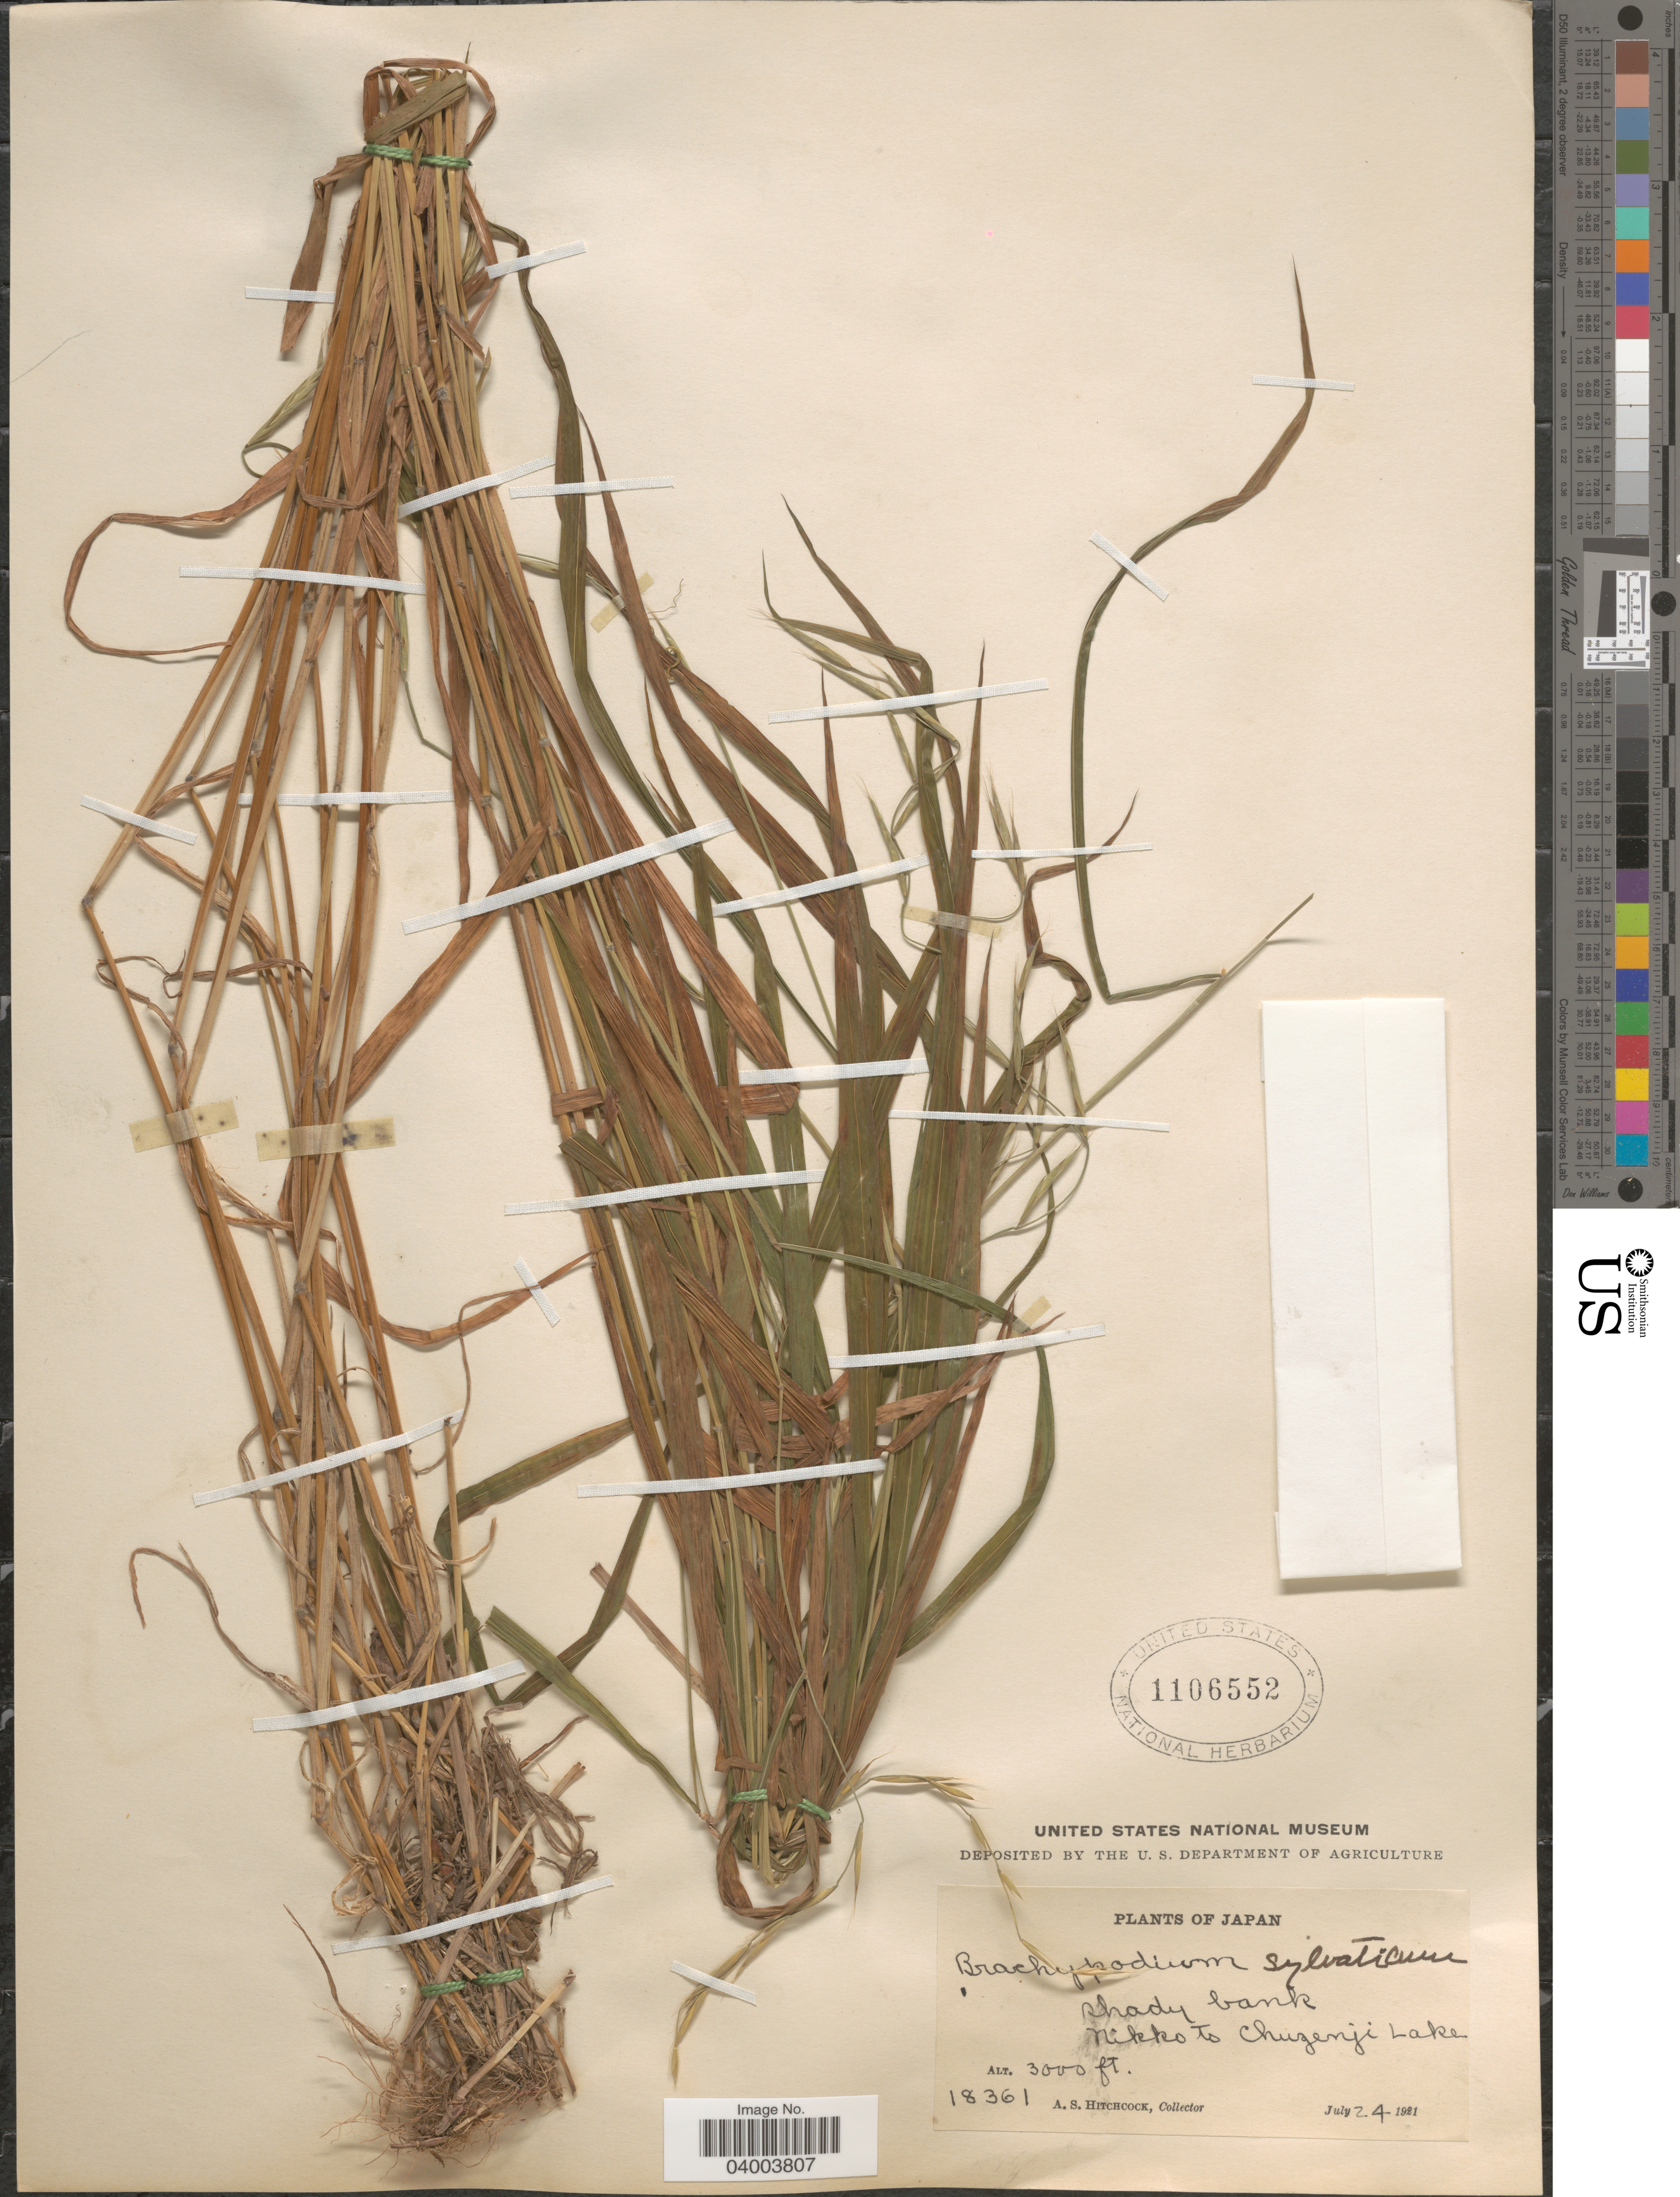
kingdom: Plantae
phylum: Tracheophyta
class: Liliopsida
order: Poales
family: Poaceae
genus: Brachypodium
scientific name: Brachypodium sylvaticum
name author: (Huds.) P. Beauv.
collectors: A. S. Hitchcock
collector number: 18361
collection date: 1921-07-24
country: Japan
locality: Nikko to Chuzenji Lake.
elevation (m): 914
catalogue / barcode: US 1106552